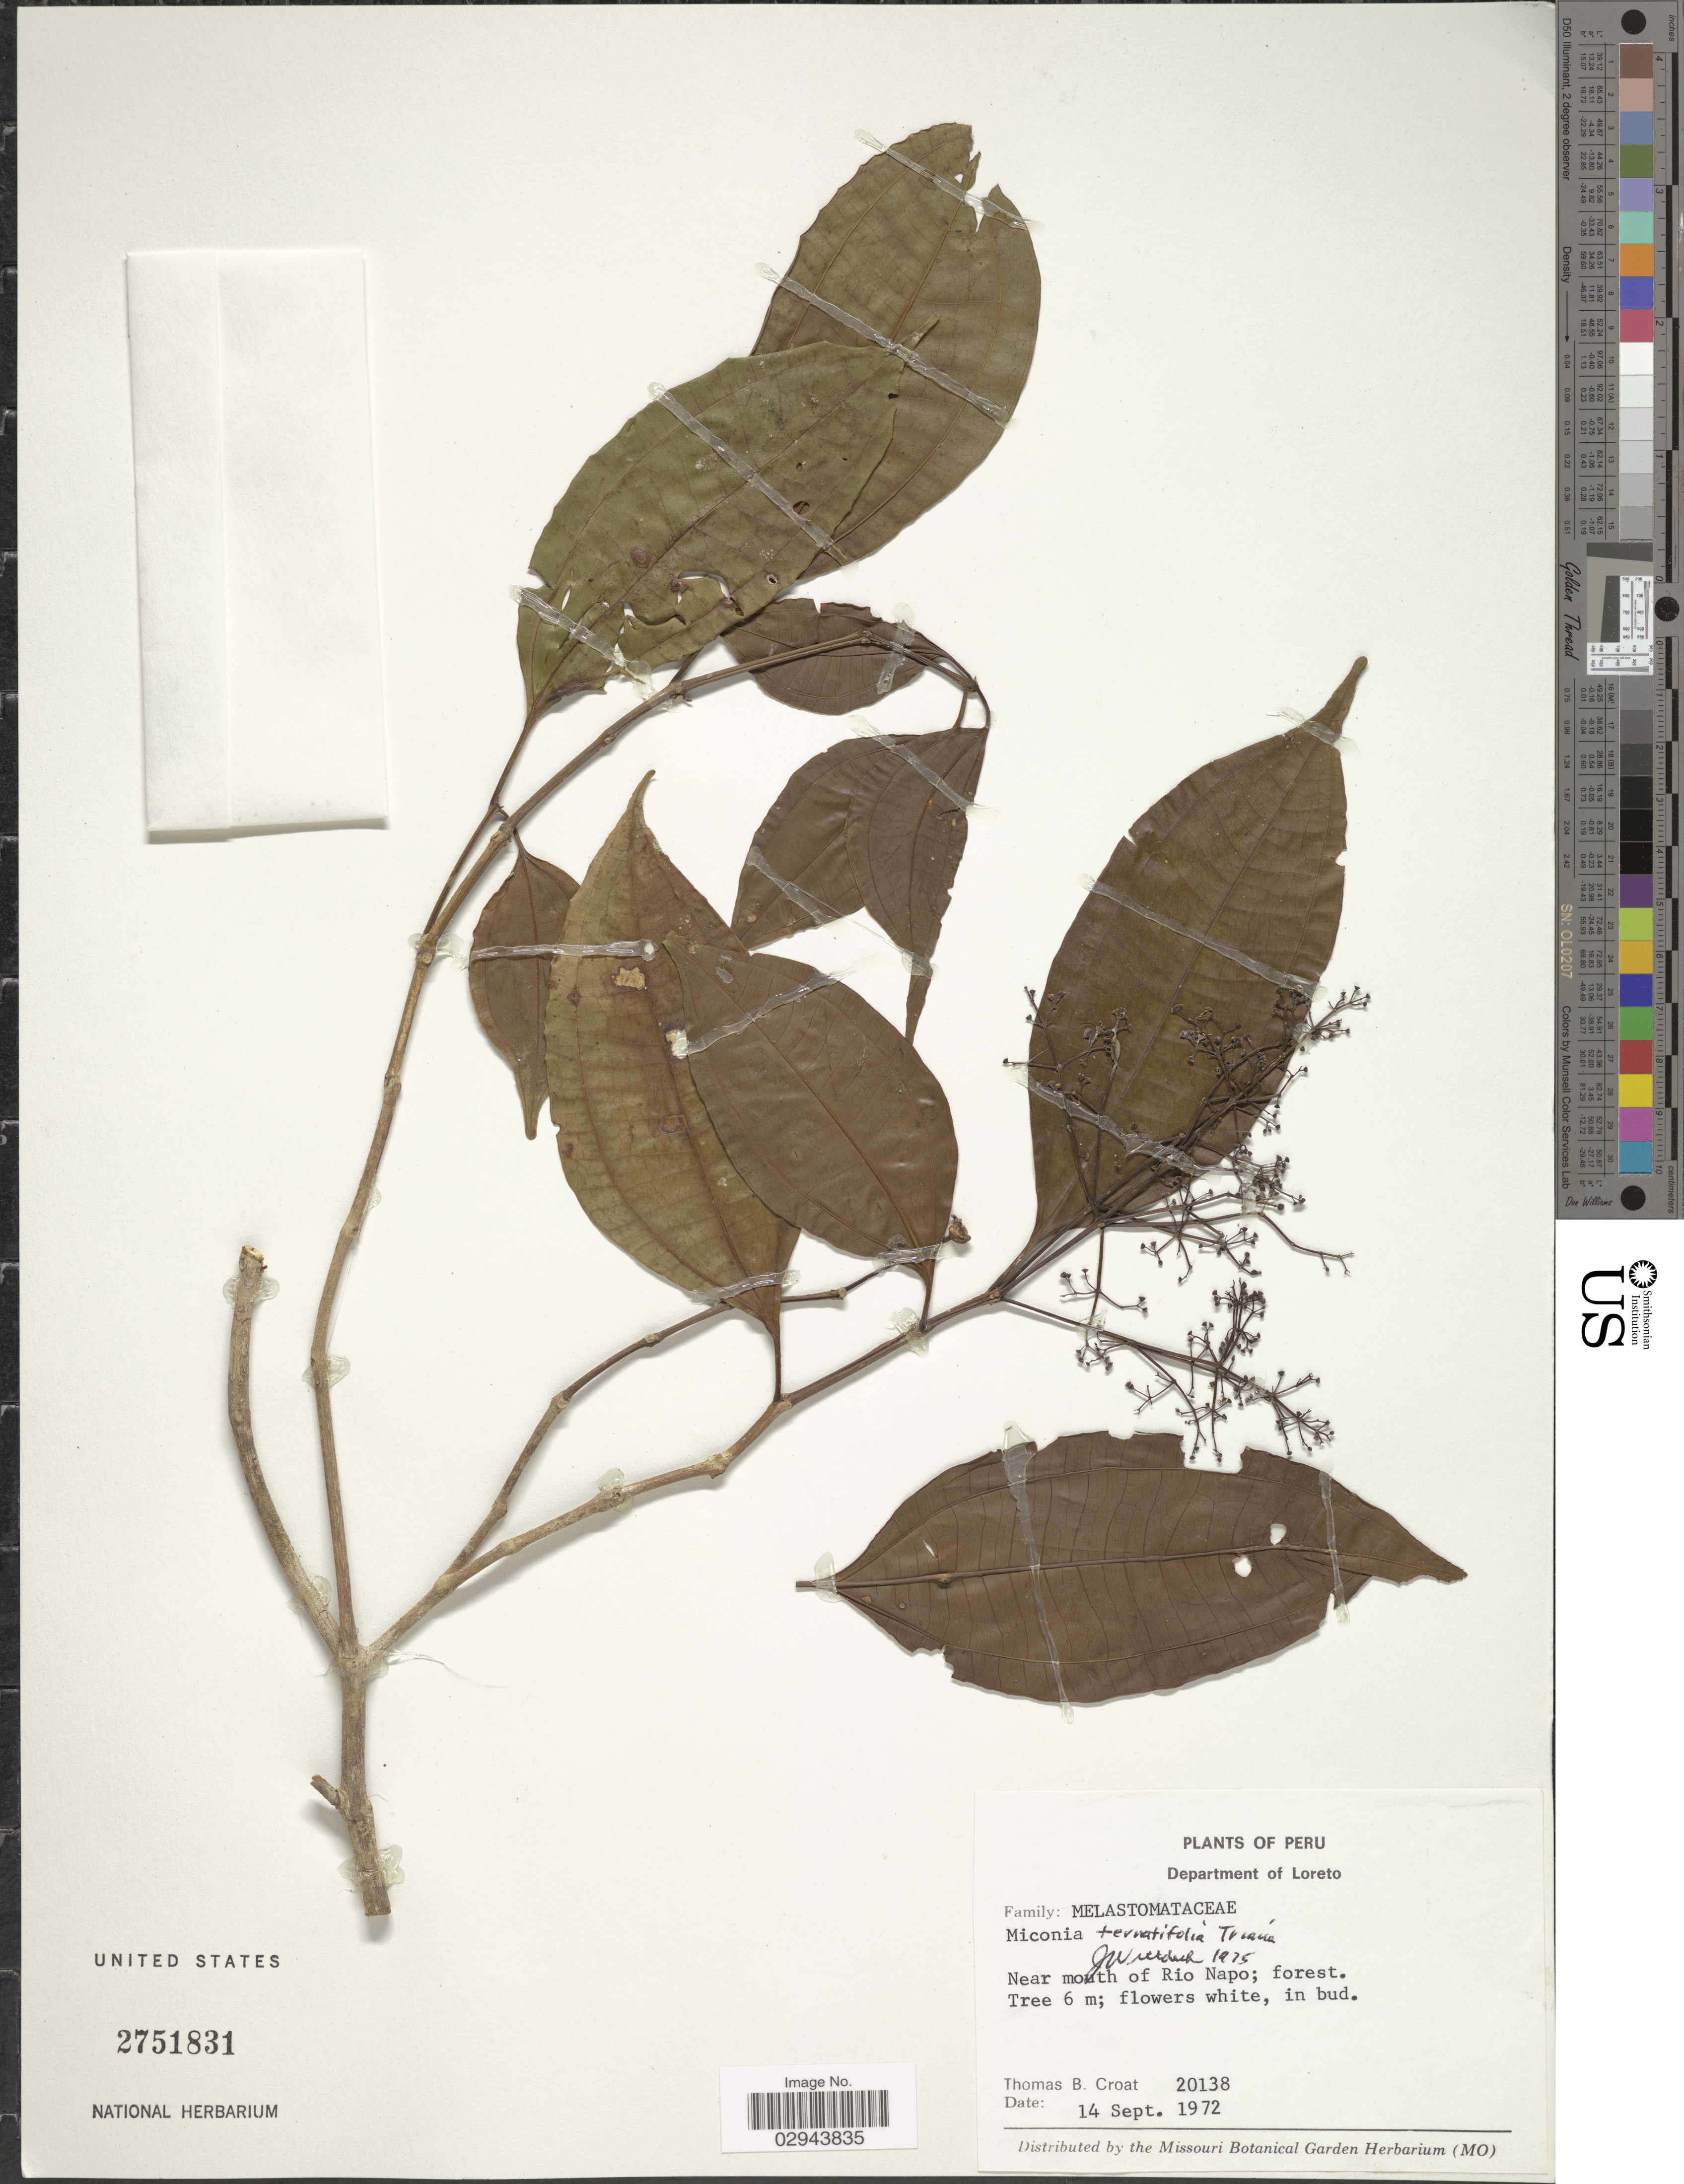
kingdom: Plantae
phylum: Tracheophyta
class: Magnoliopsida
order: Myrtales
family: Melastomataceae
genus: Miconia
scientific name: Miconia ternatifolia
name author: Triana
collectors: T. B. Croat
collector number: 20138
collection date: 1972-09-14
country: Peru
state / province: Loreto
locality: Departmento of Loreto. Near mouth of Río Napo.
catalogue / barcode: US 2751831